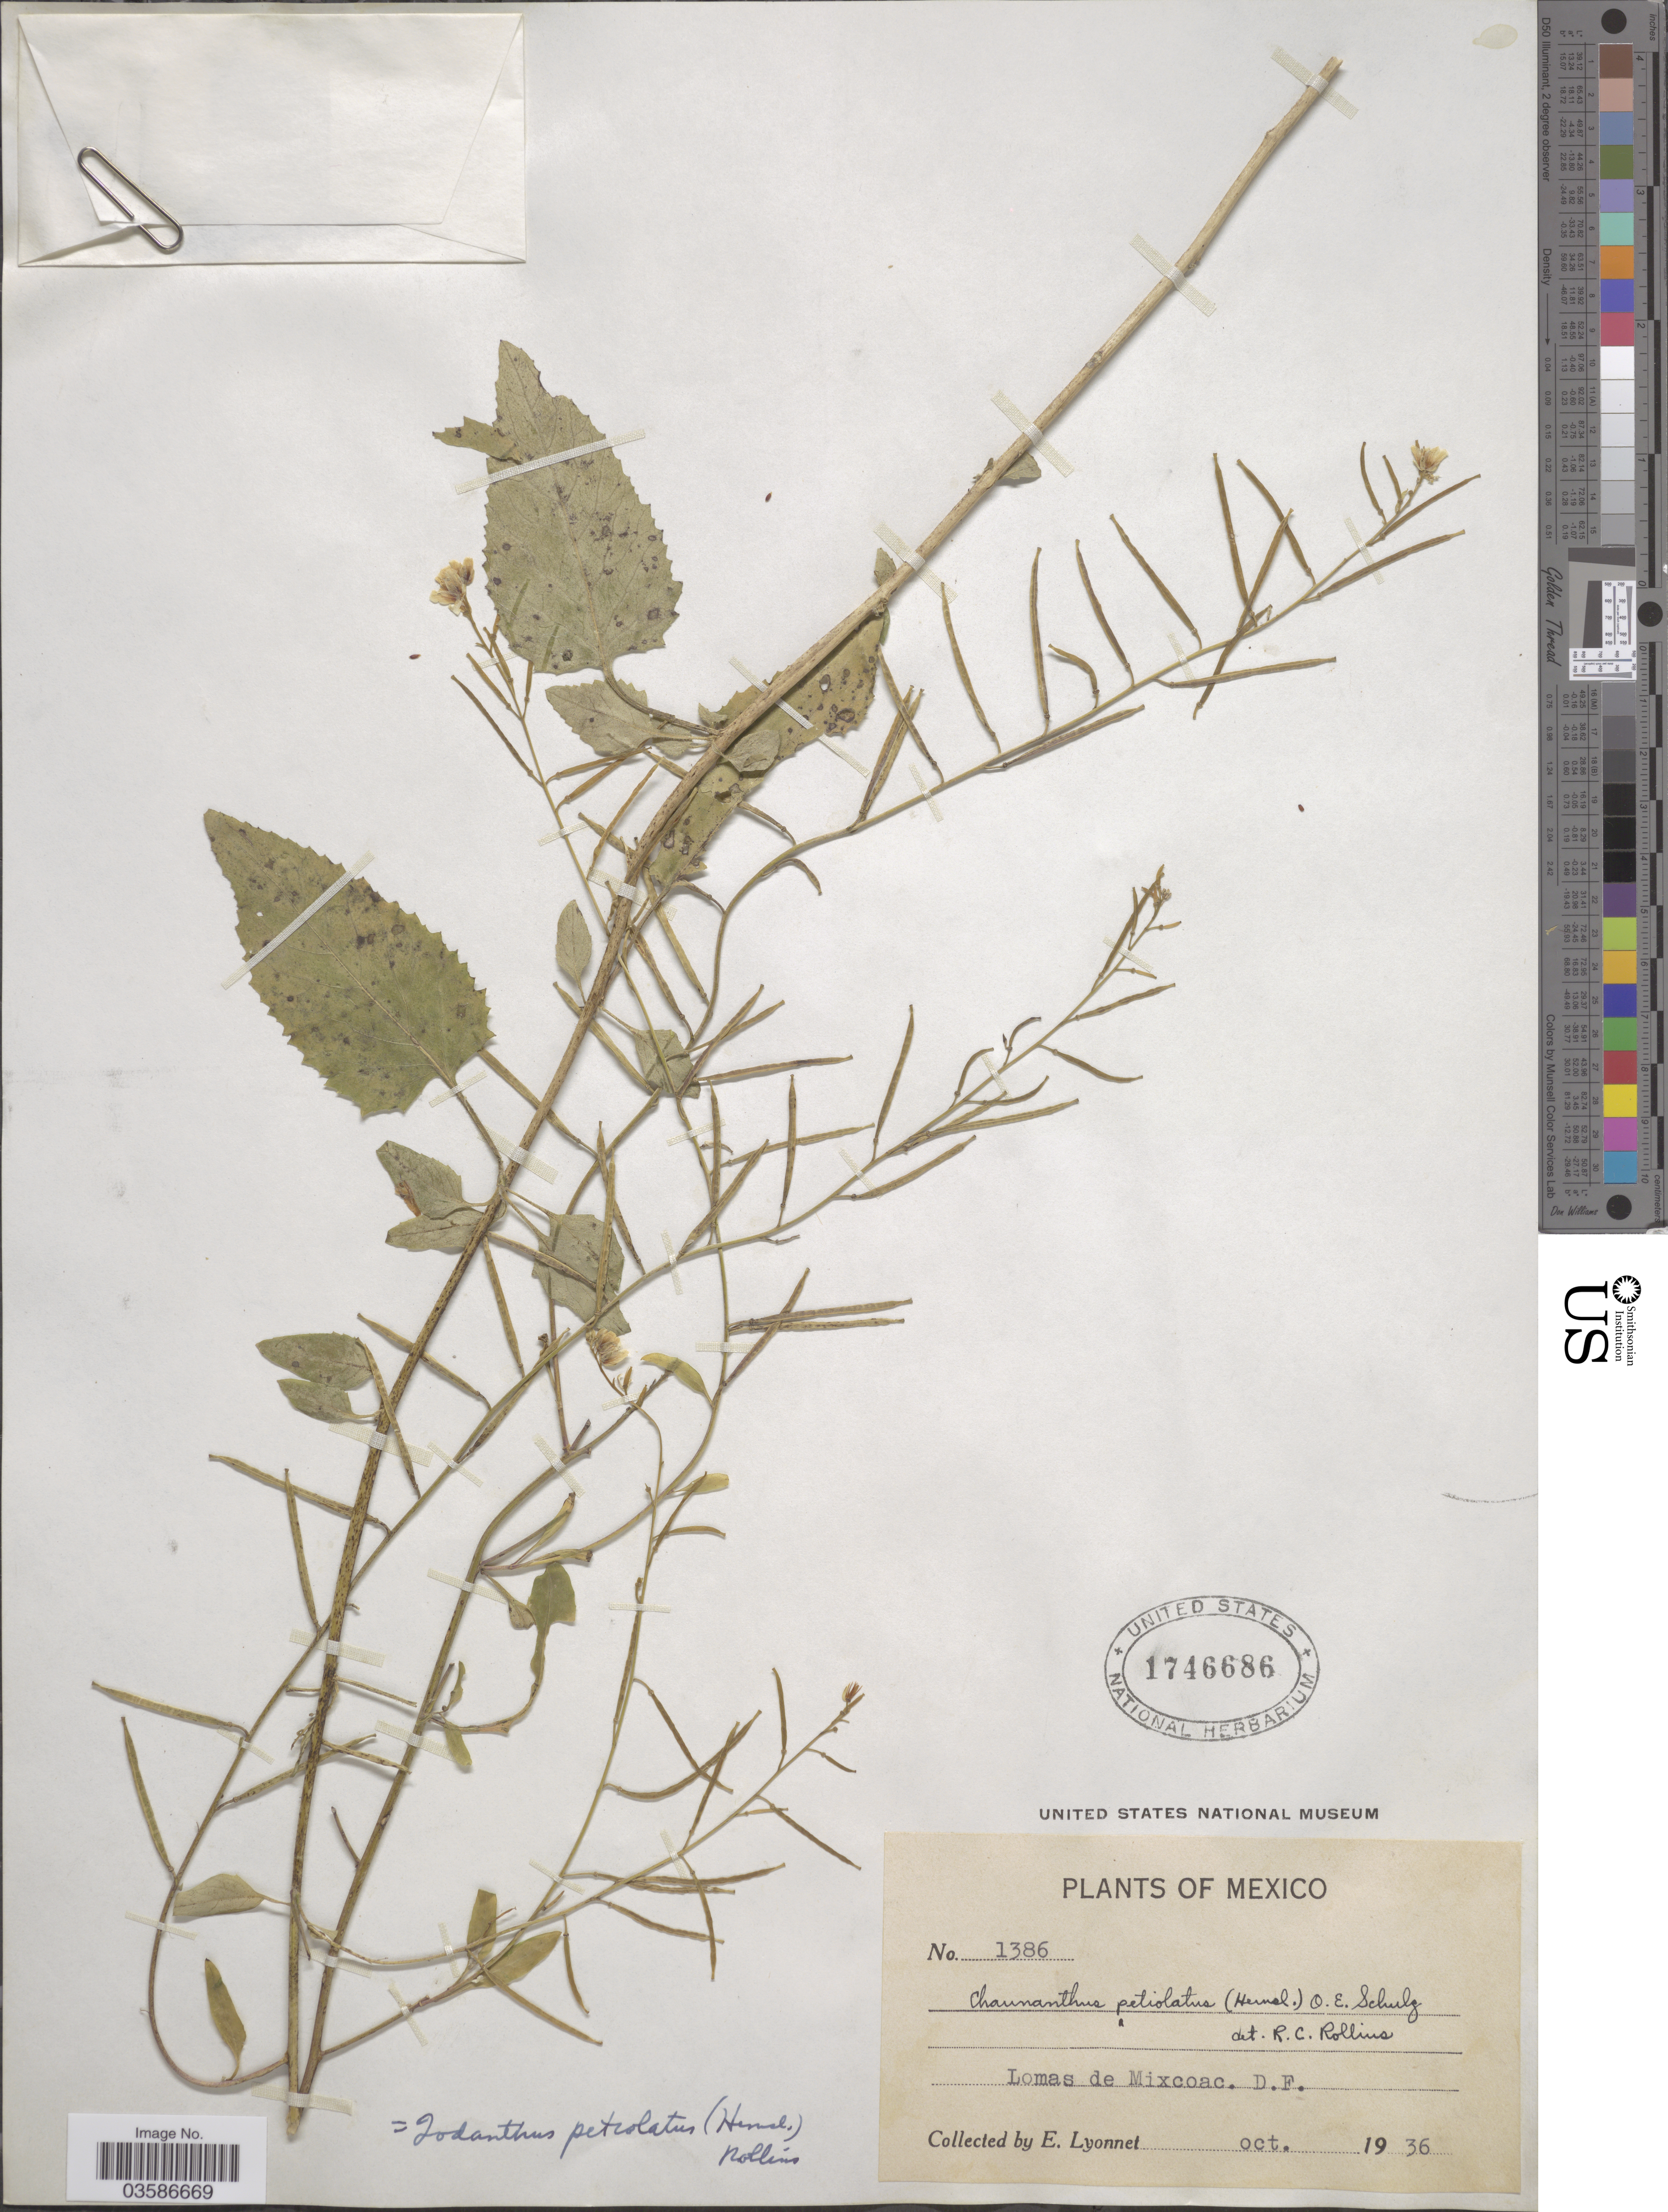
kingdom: Plantae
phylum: Tracheophyta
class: Magnoliopsida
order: Brassicales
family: Brassicaceae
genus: Iodanthus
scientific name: Iodanthus petiolatus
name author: (Hemsl.) Rollins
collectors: E. Lyonnet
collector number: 1386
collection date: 1936-10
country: Mexico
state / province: Distrito Federal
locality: Lomas de Mixcoac.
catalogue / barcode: US 1746686